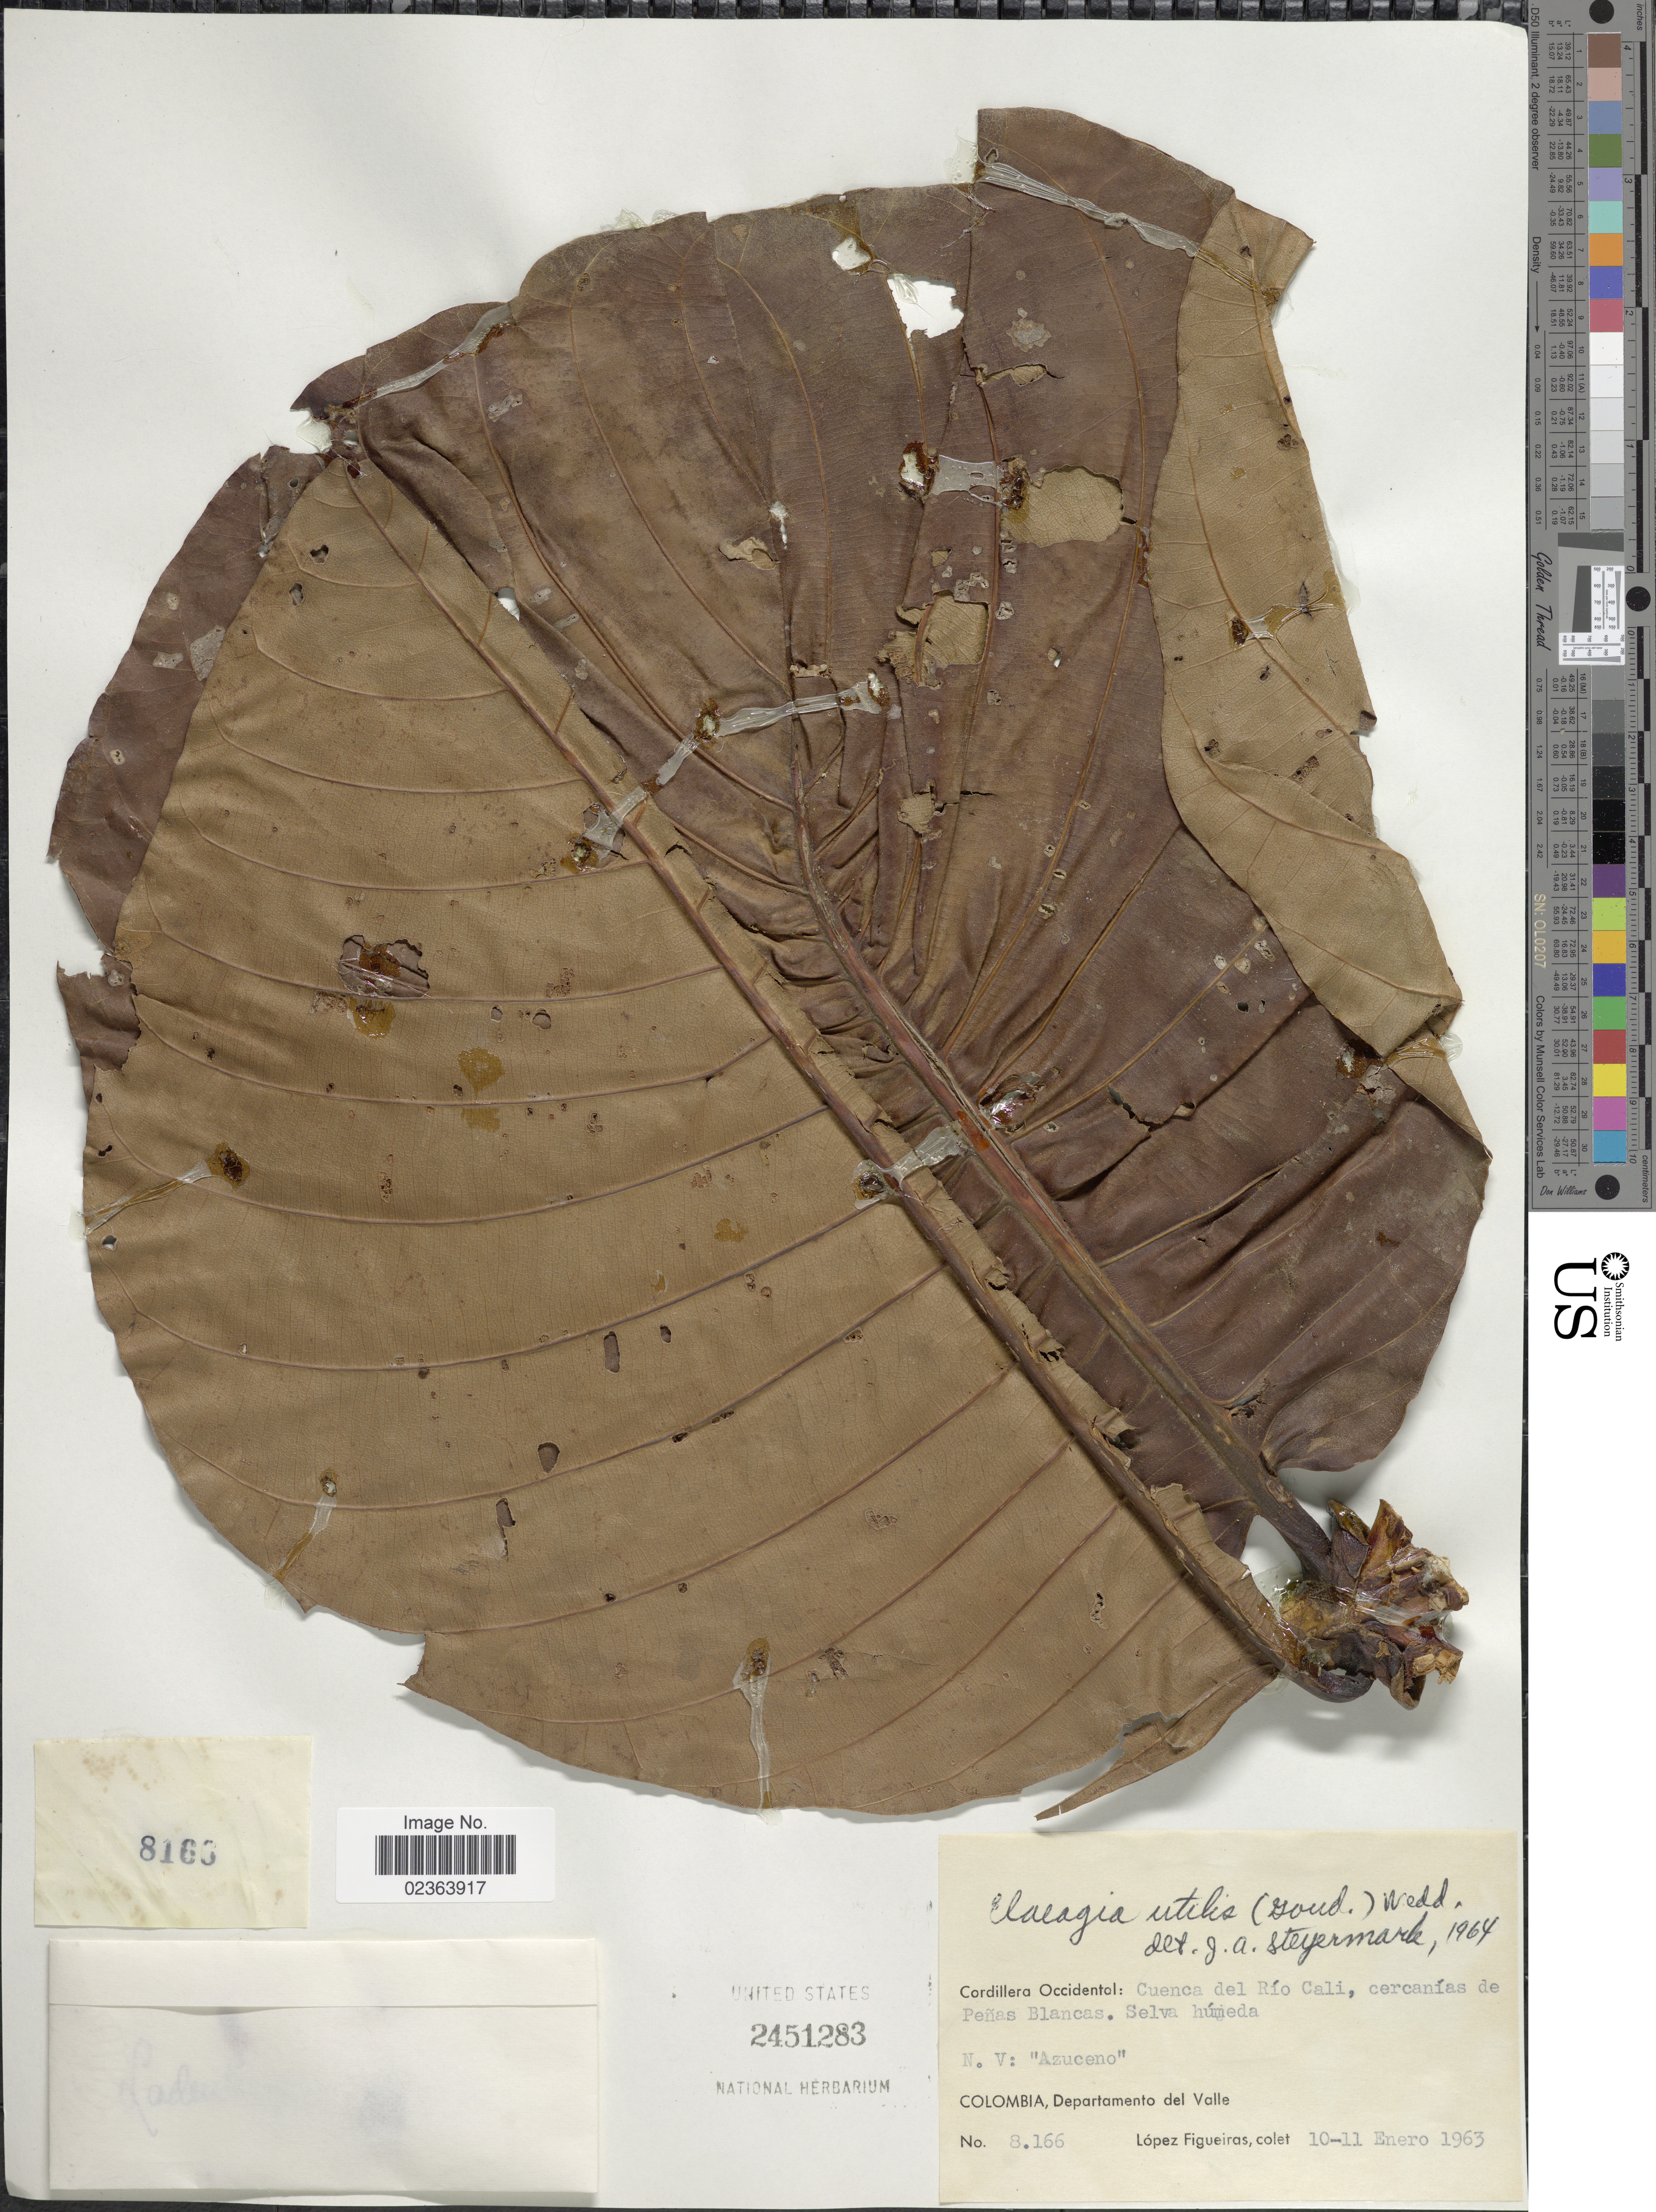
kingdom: Plantae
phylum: Tracheophyta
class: Magnoliopsida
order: Gentianales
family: Rubiaceae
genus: Elaeagia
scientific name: Elaeagia utilis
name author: (Goudot) Wedd.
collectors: M. López Figueiras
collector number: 8166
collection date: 1963-01-10/1963-01-11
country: Colombia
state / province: Valle del Cauca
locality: Cordillera Occidental: Cuenca del Rio Cali, cercanias de Penas Blancas, Selva humeda, Colombia, Departamento del Valle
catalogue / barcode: US 2451283